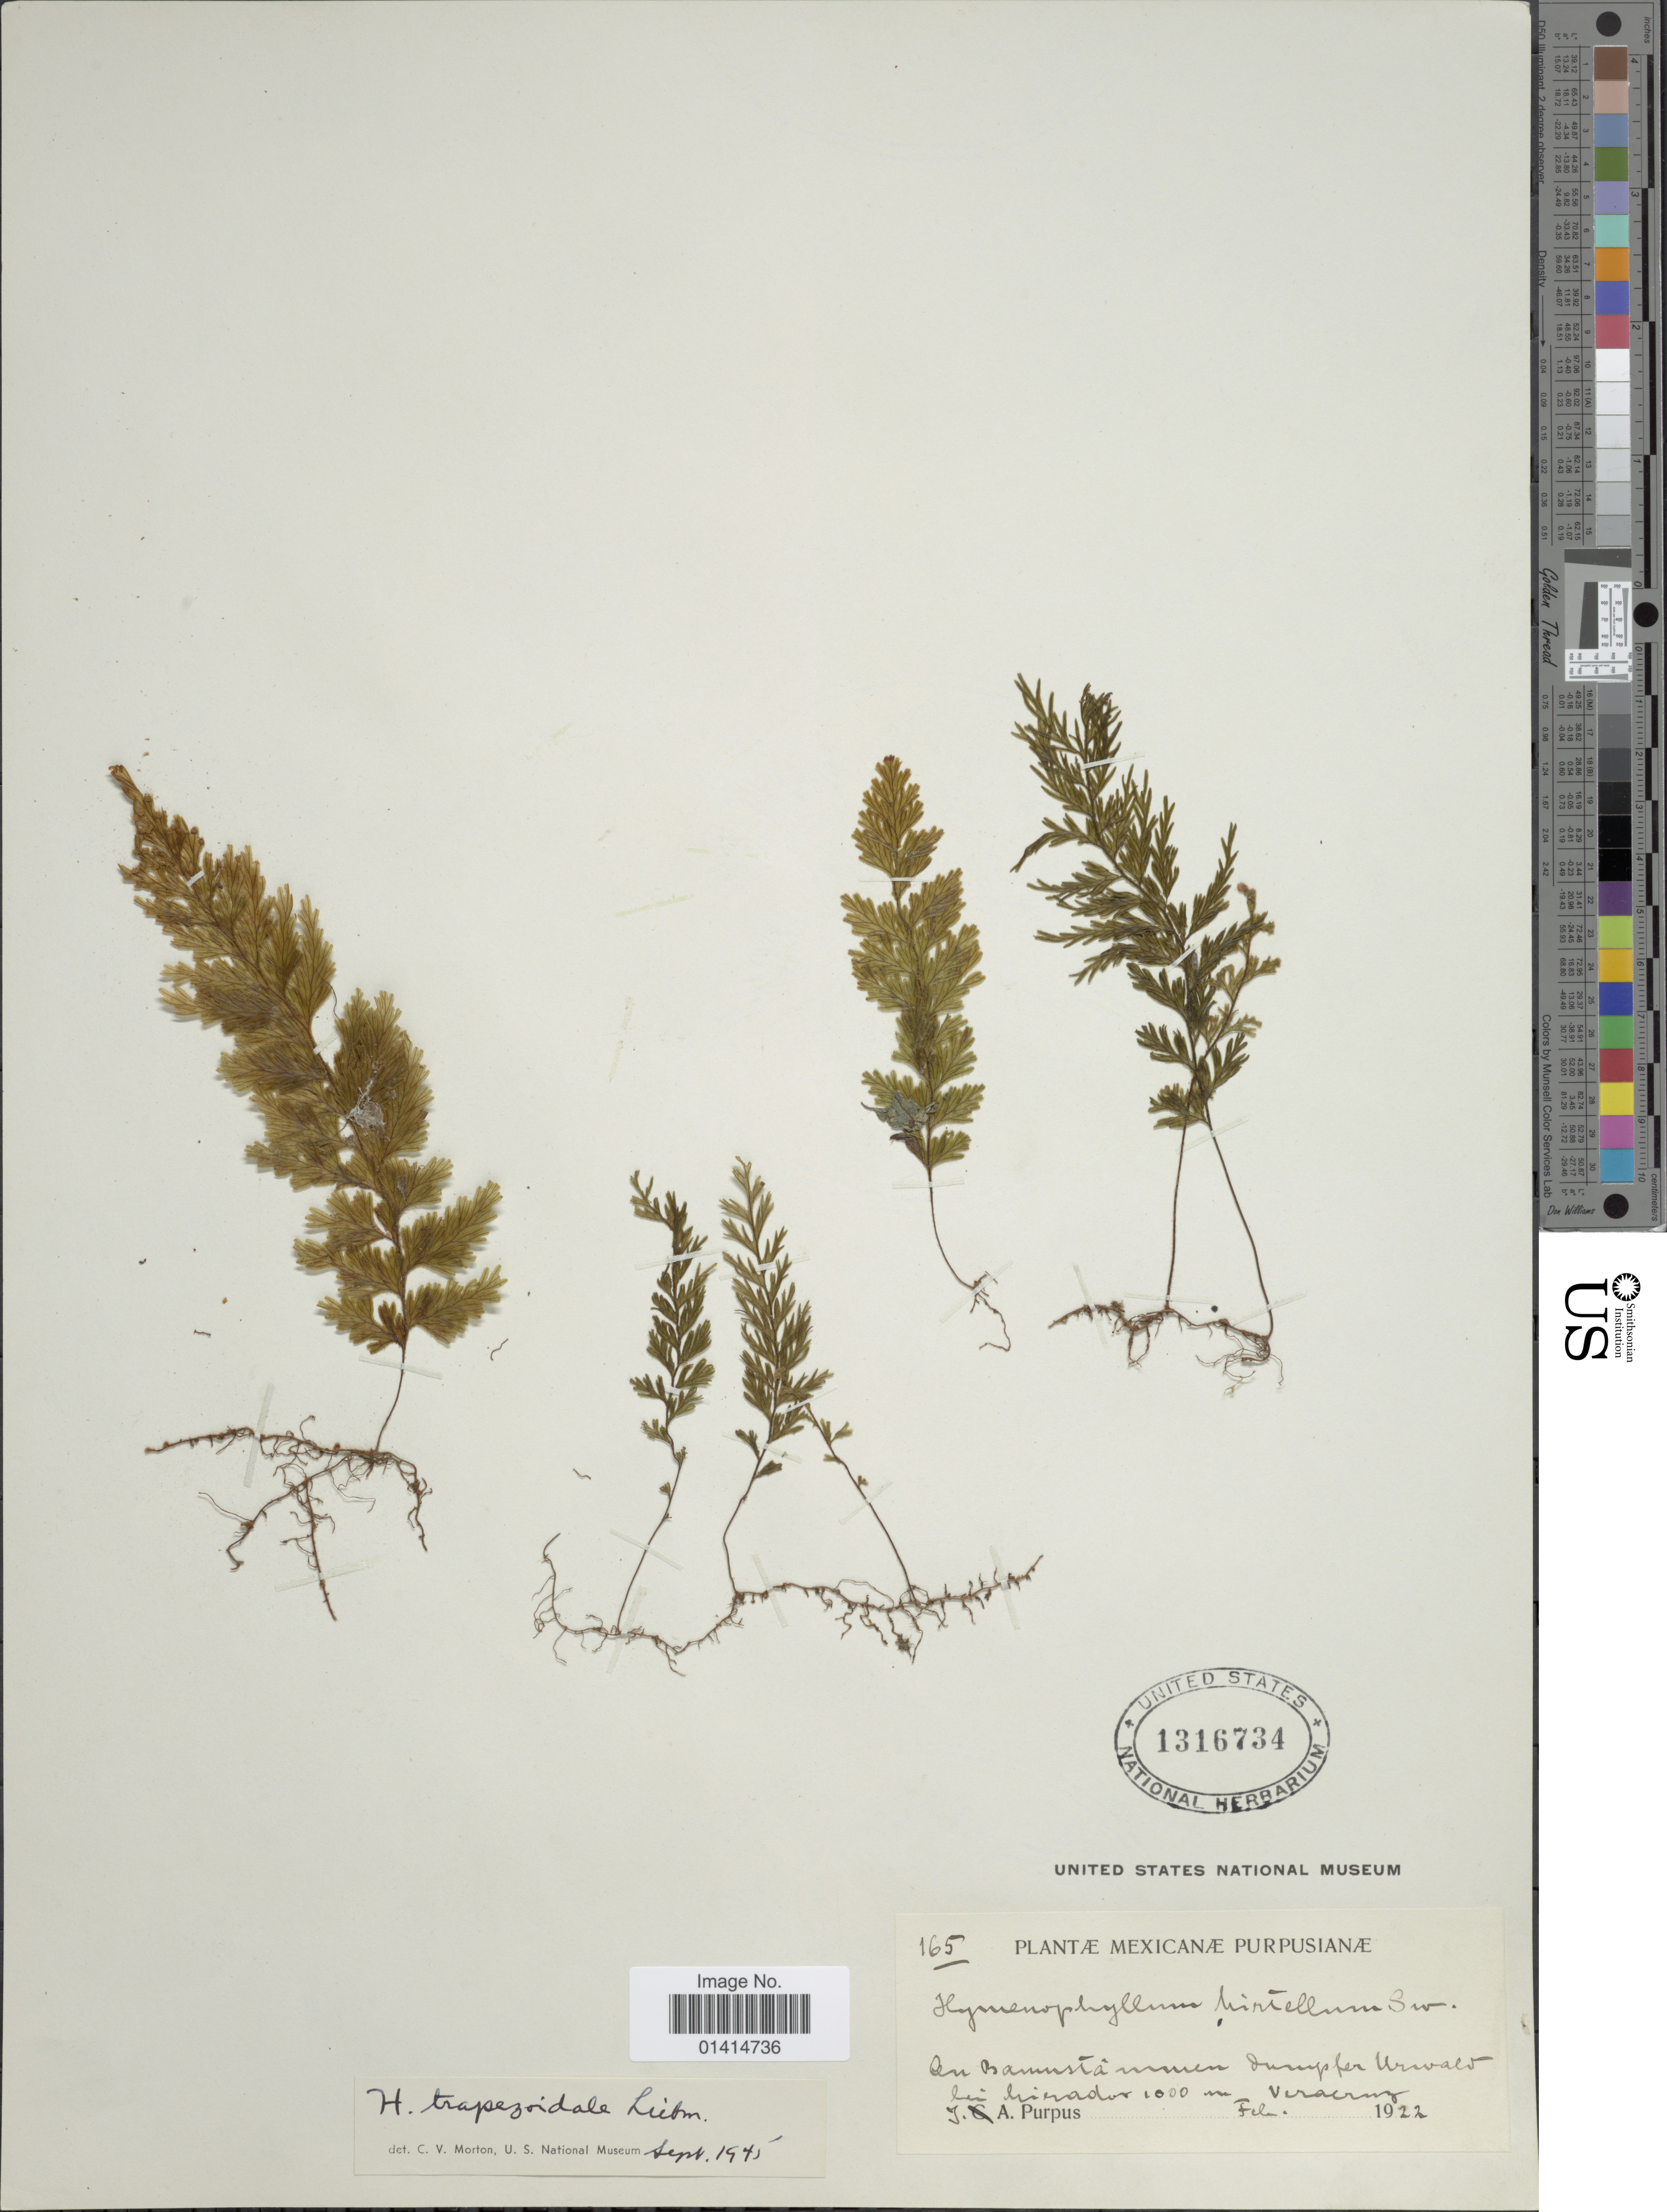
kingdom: Plantae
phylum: Tracheophyta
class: Polypodiopsida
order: Hymenophyllales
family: Hymenophyllaceae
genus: Hymenophyllum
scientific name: Hymenophyllum trapezoidale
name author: Liebm.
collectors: J. A. Purpus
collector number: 165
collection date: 1922-02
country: Mexico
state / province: Veracruz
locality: An Baumstammen dumpfer Urwald bei Mirador, Veracruz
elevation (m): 1000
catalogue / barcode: US 1316734